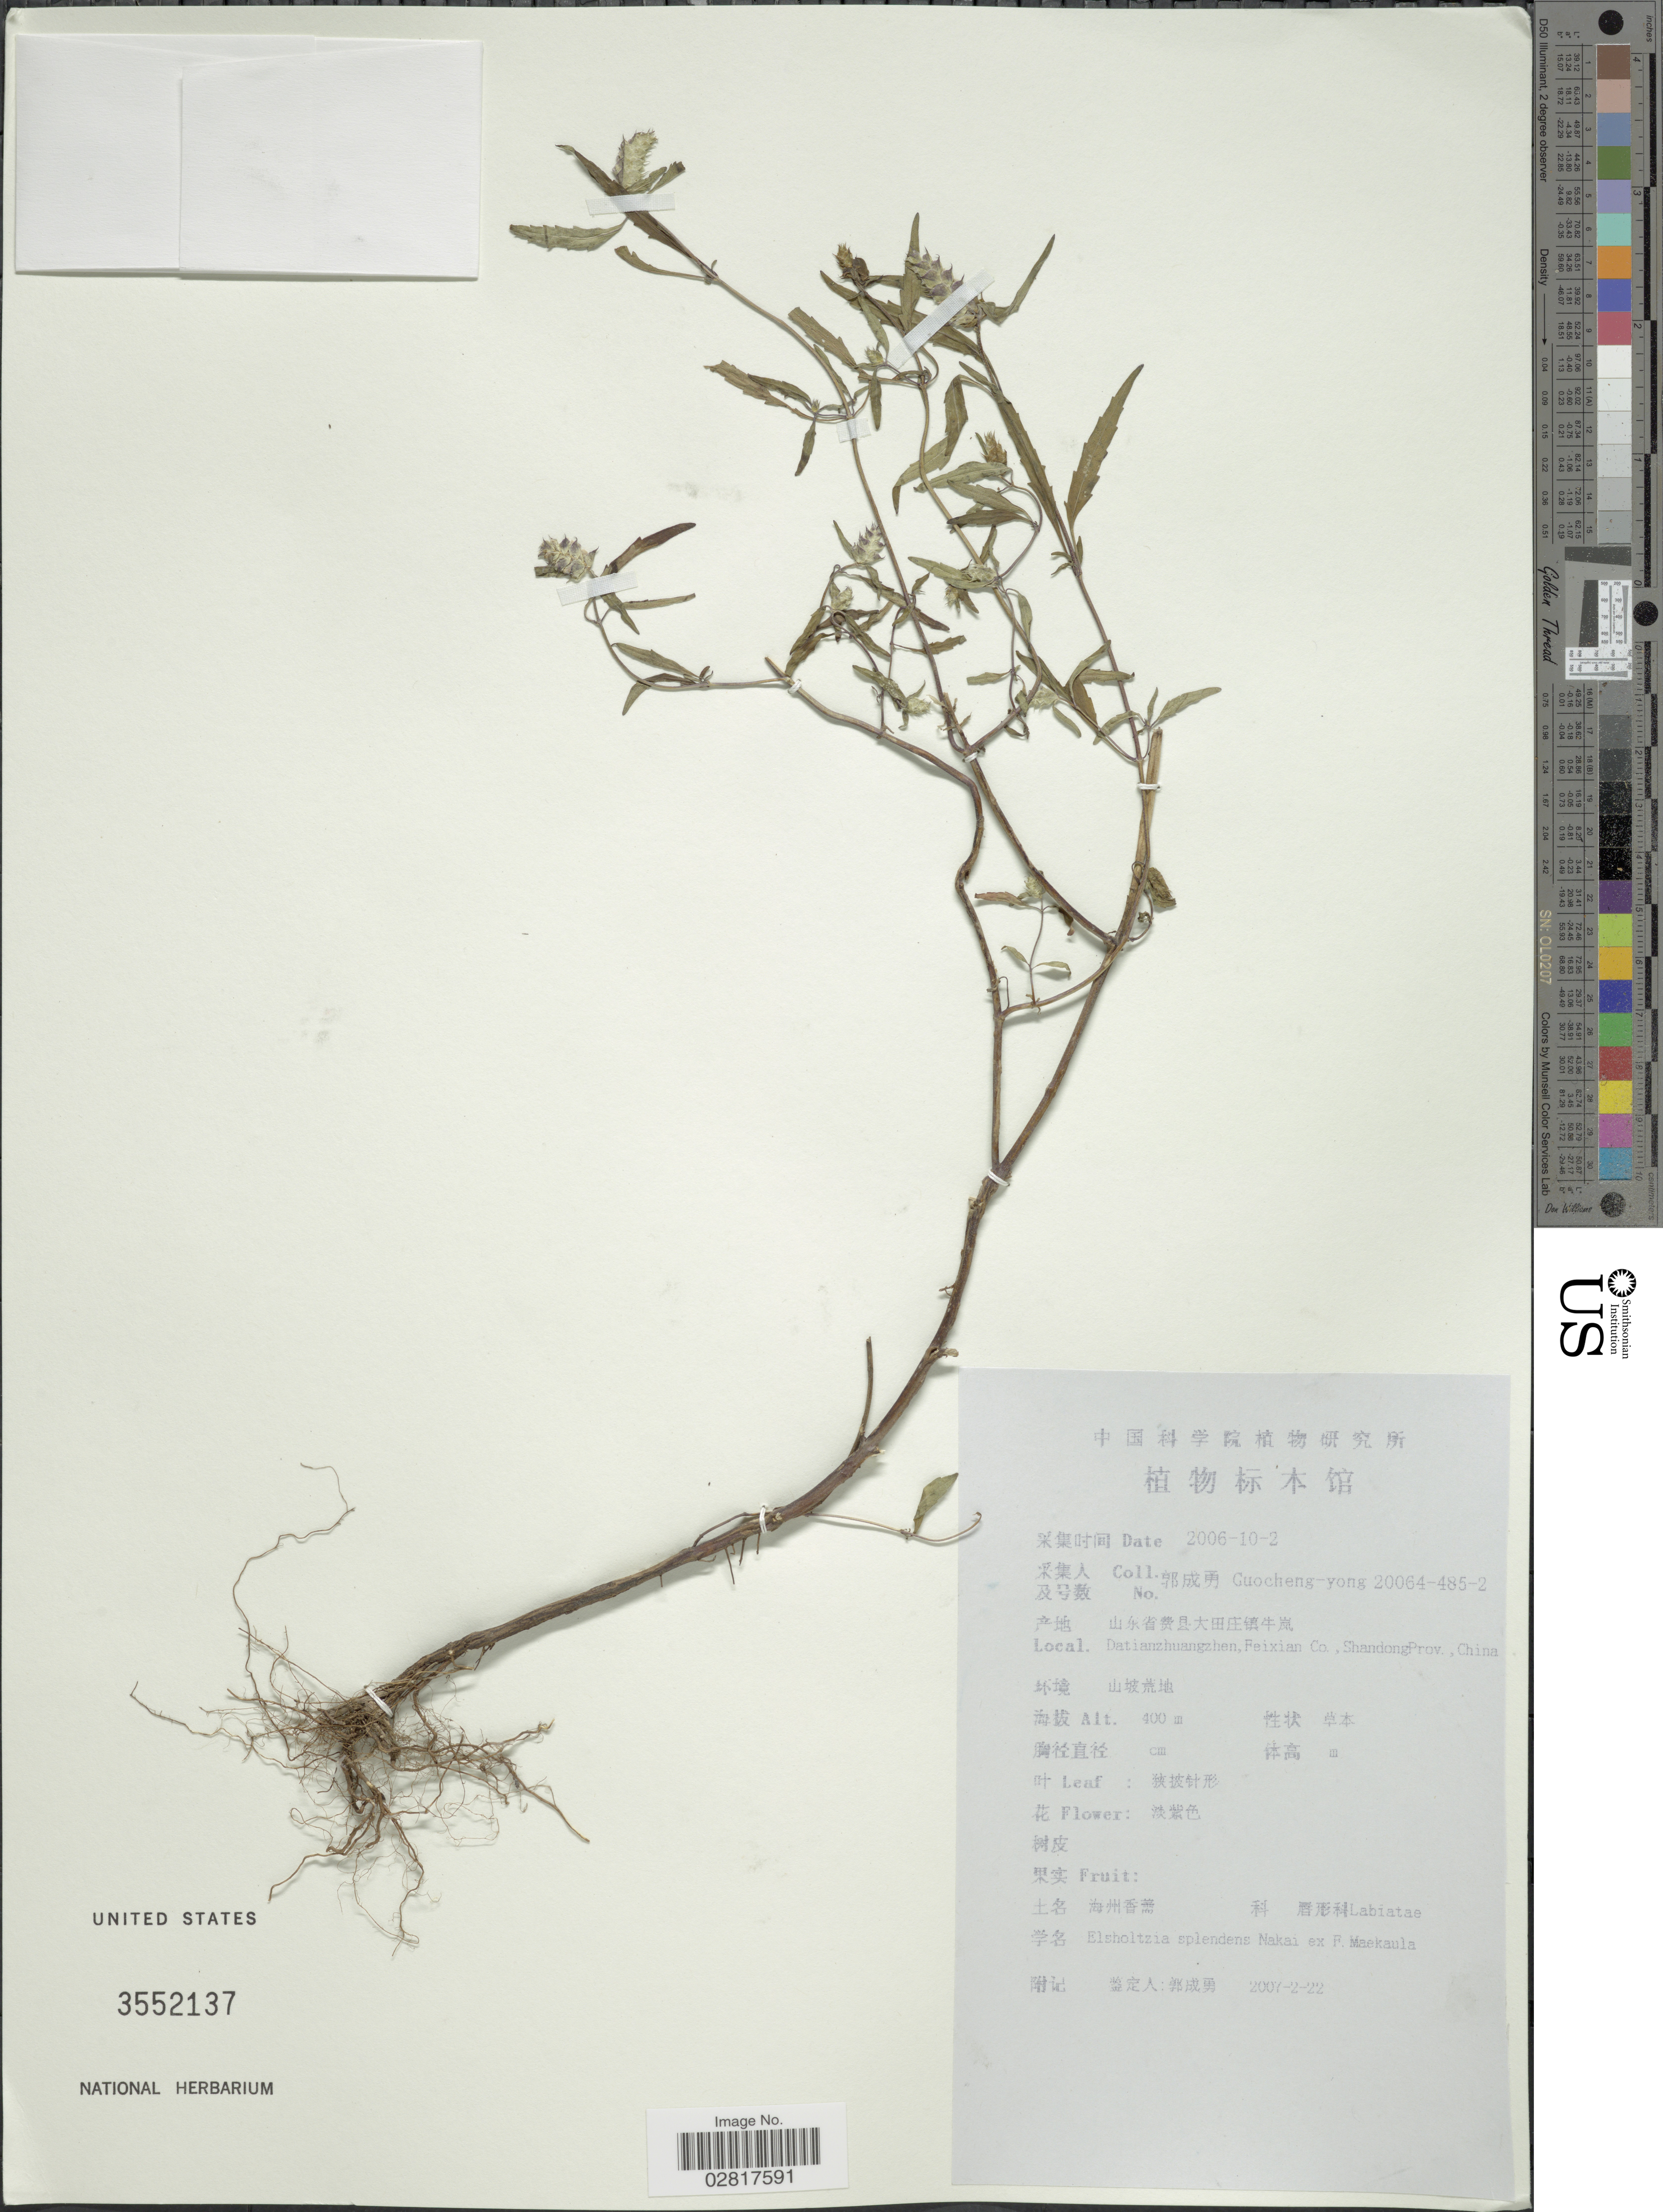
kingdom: Plantae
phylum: Tracheophyta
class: Magnoliopsida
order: Lamiales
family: Lamiaceae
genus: Elsholtzia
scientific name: Elsholtzia splendens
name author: Nakai ex F. Maek.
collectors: Guo cheng-yong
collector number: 20064-485-2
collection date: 2006-10-02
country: China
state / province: Shandong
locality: Datianzhuangzhen, Feixian Co., Shandong Prov.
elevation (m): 400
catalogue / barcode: US 3552137